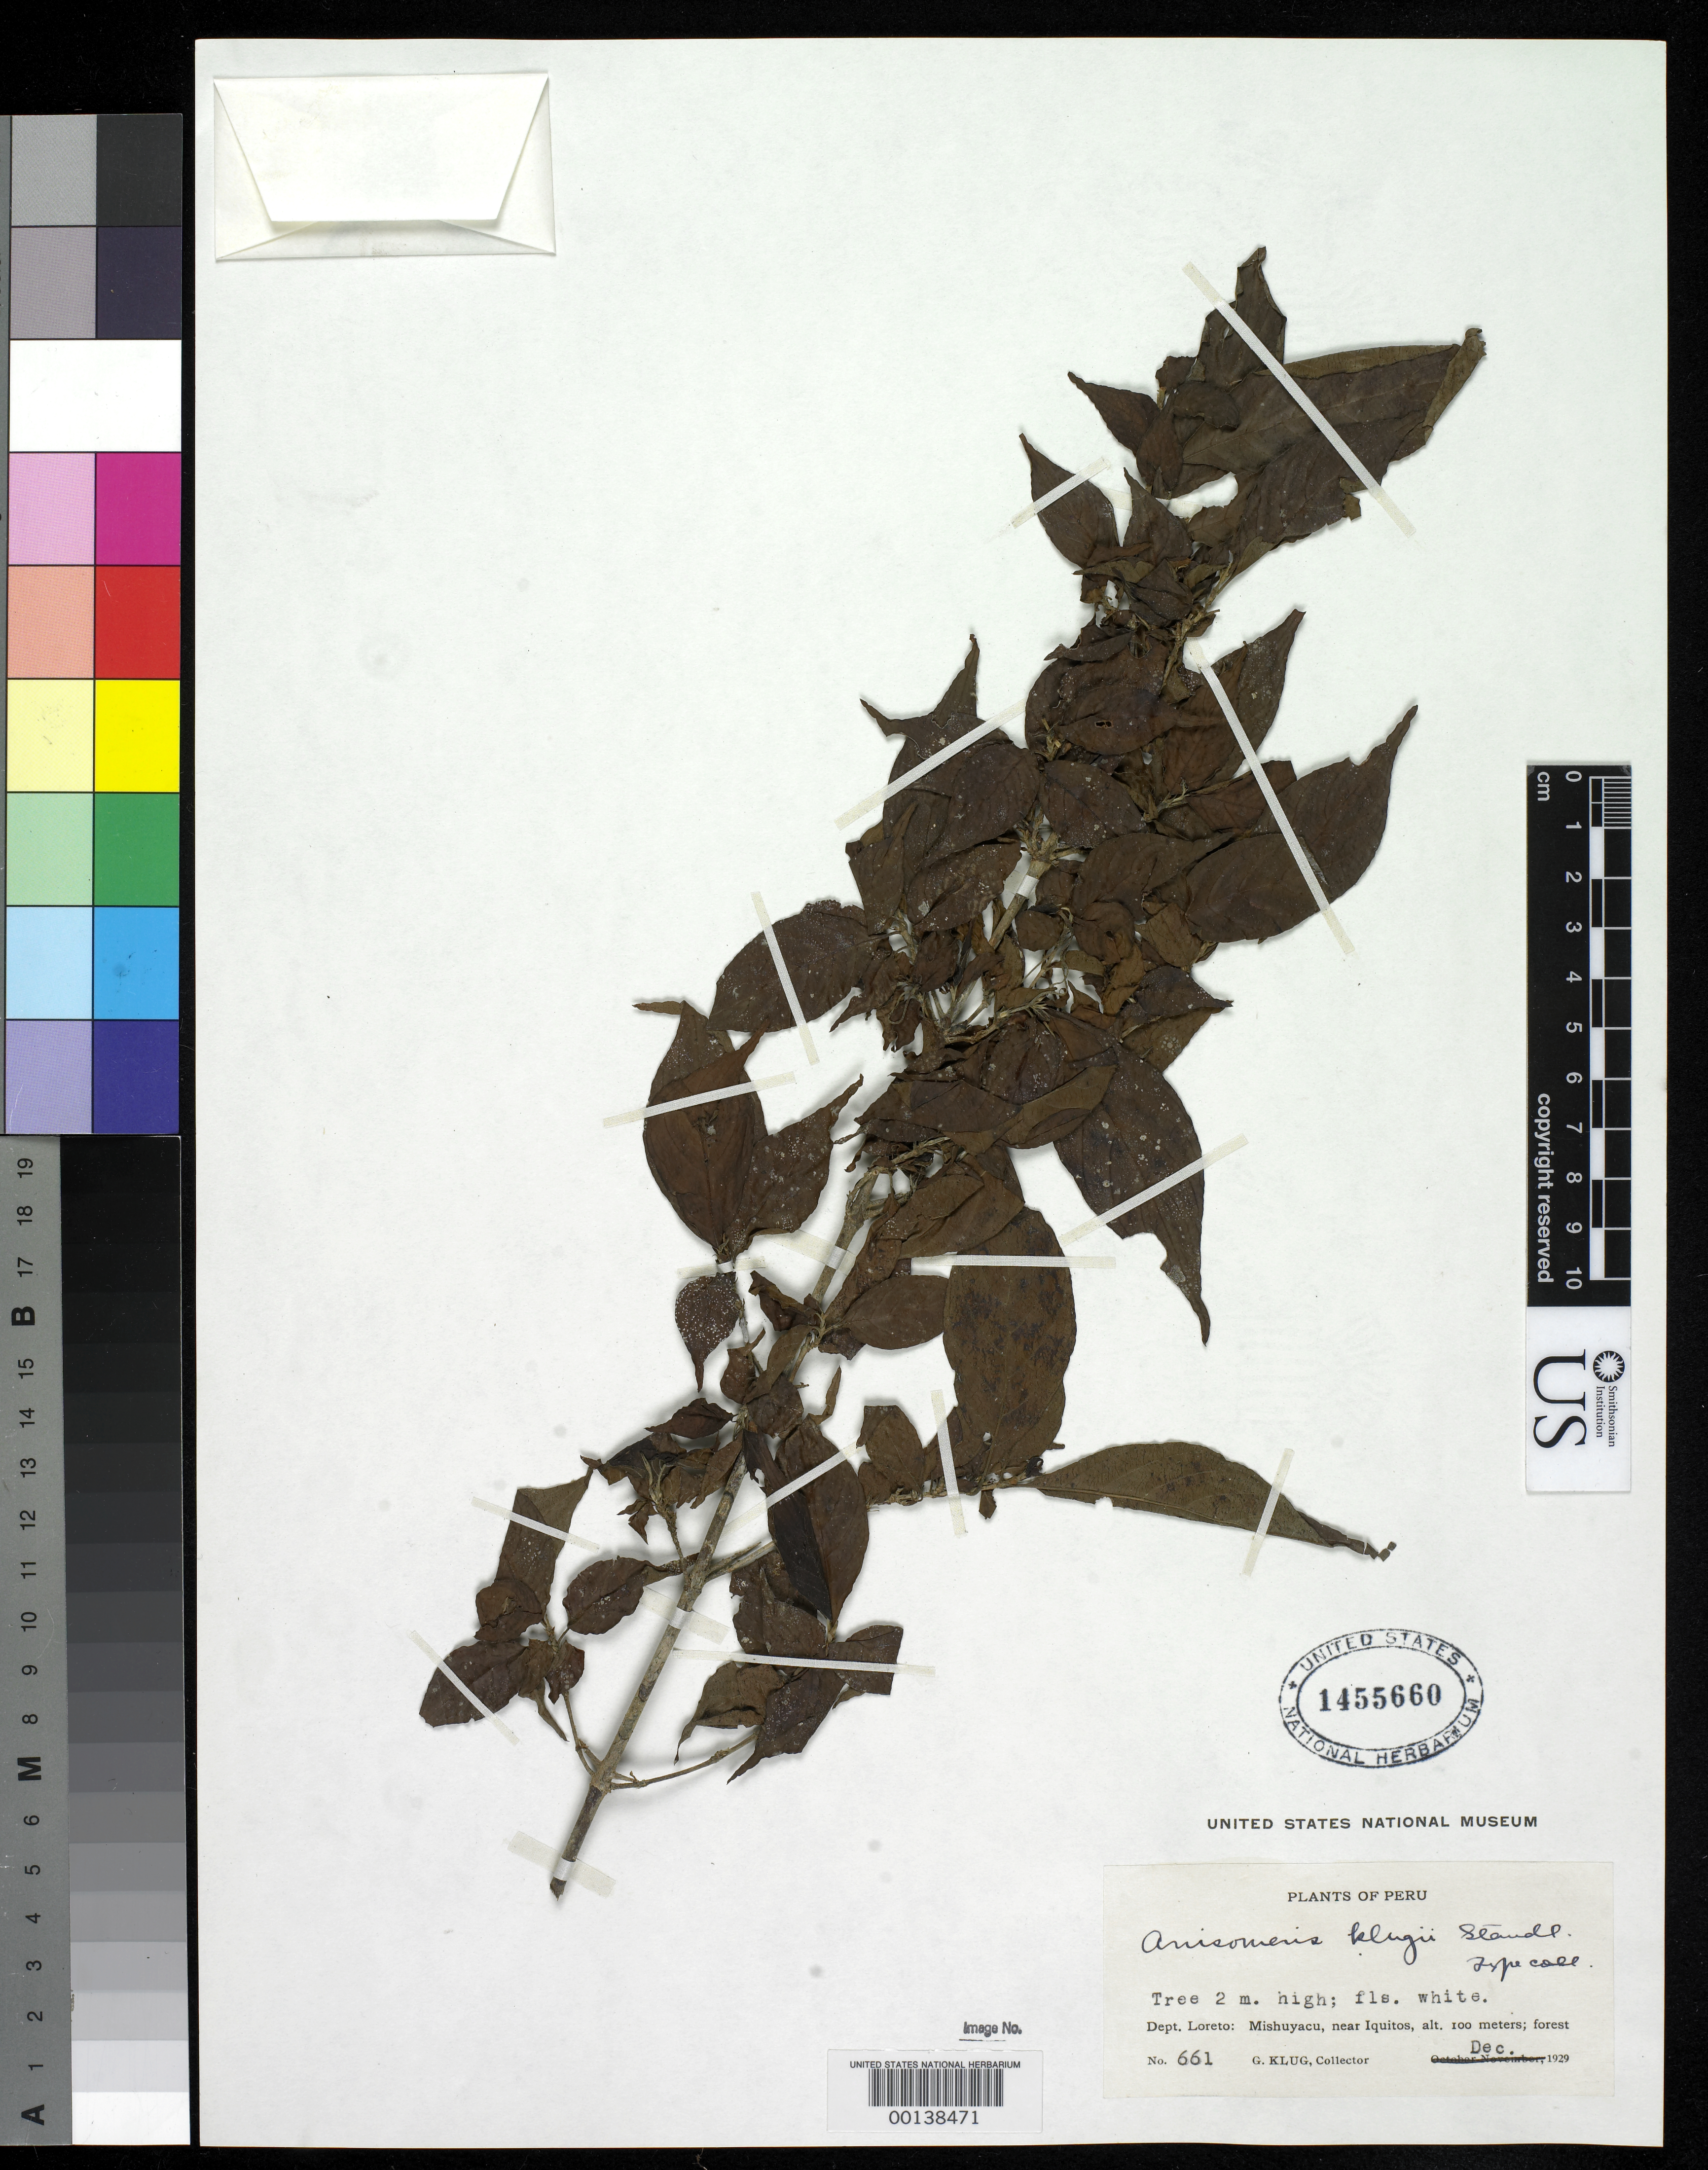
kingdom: Plantae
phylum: Tracheophyta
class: Magnoliopsida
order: Gentianales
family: Rubiaceae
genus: Anisomeris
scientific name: Anisomeris klugii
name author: Standl.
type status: Isotype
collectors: G. Klug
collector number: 661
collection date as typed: Dec 1929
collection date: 1929-12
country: Peru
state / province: Loreto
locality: Near Iquitos, Mishuyacu.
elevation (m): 100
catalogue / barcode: US 1455660